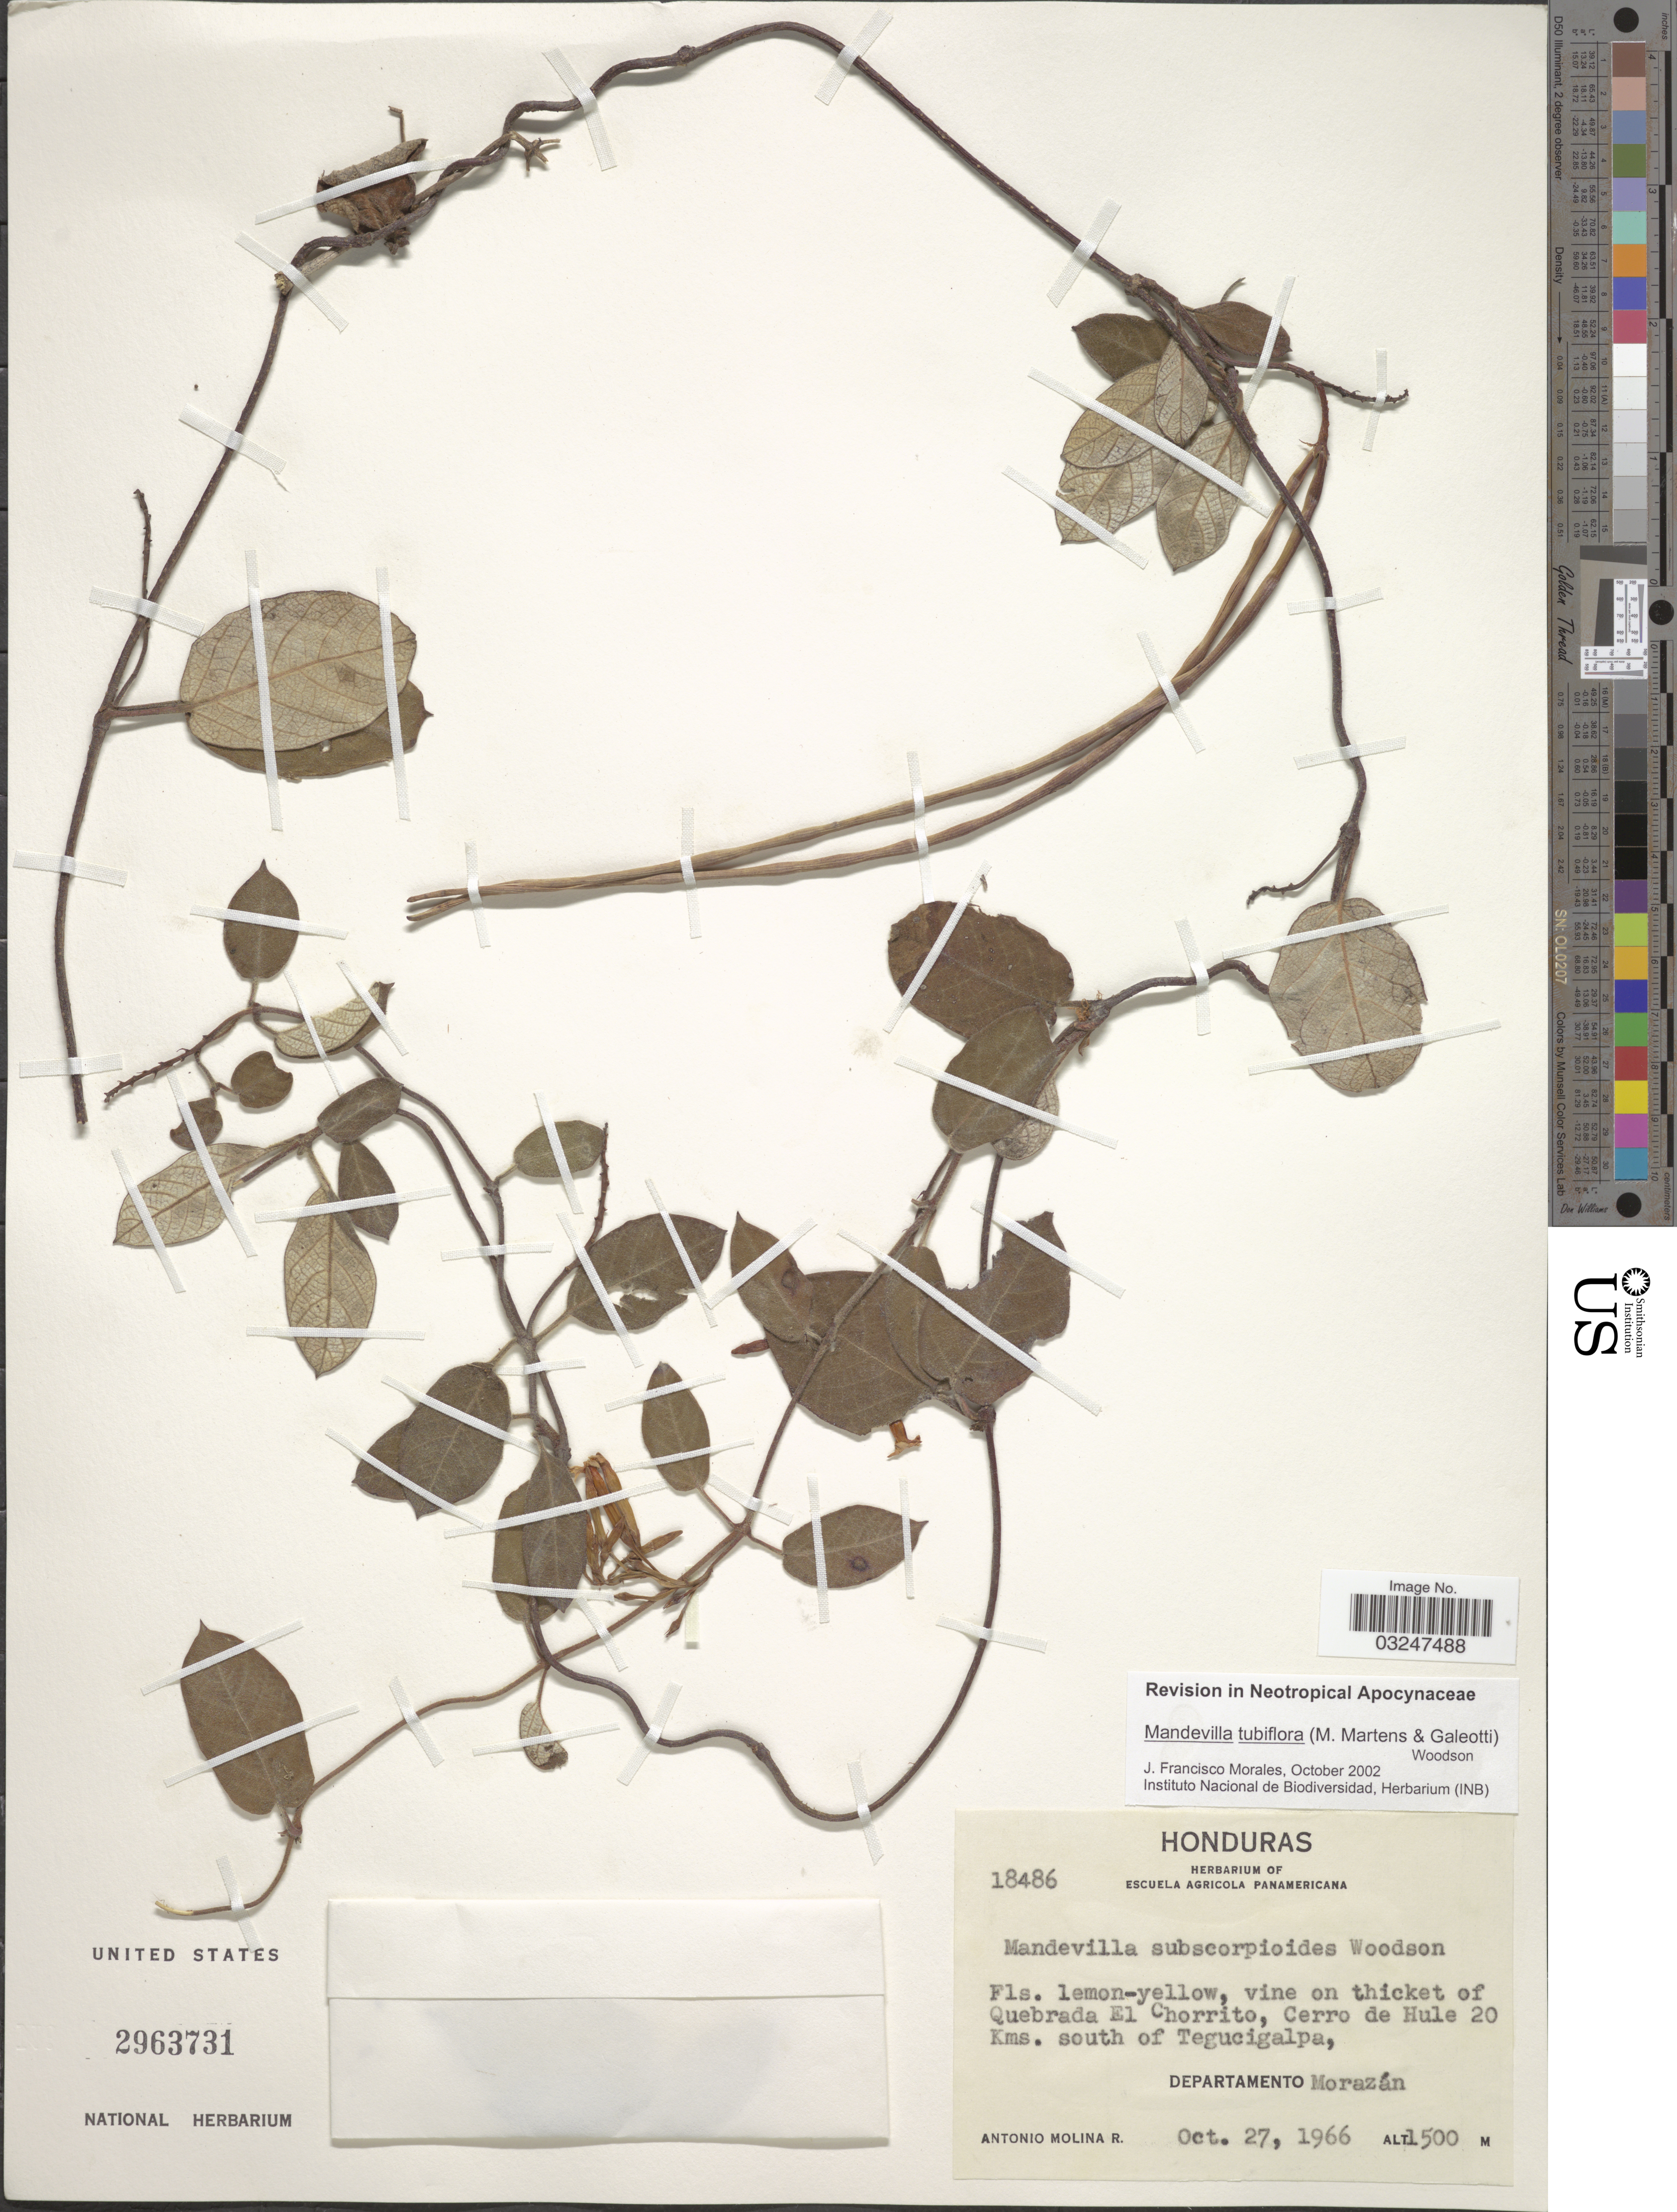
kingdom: Plantae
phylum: Tracheophyta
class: Magnoliopsida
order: Gentianales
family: Apocynaceae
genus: Mandevilla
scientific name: Mandevilla tubiflora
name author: (M. Martens & Galeotti) Woodson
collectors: A. Molina R.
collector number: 18486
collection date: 1966-10-27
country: Honduras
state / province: Fco. Morazán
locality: Vine on thickets of Quebrada El Chorrito, Cerro de Hule 20 Kms. south of Tegucigalpa, Departamento Morazán.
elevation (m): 1500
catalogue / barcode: US 2963731